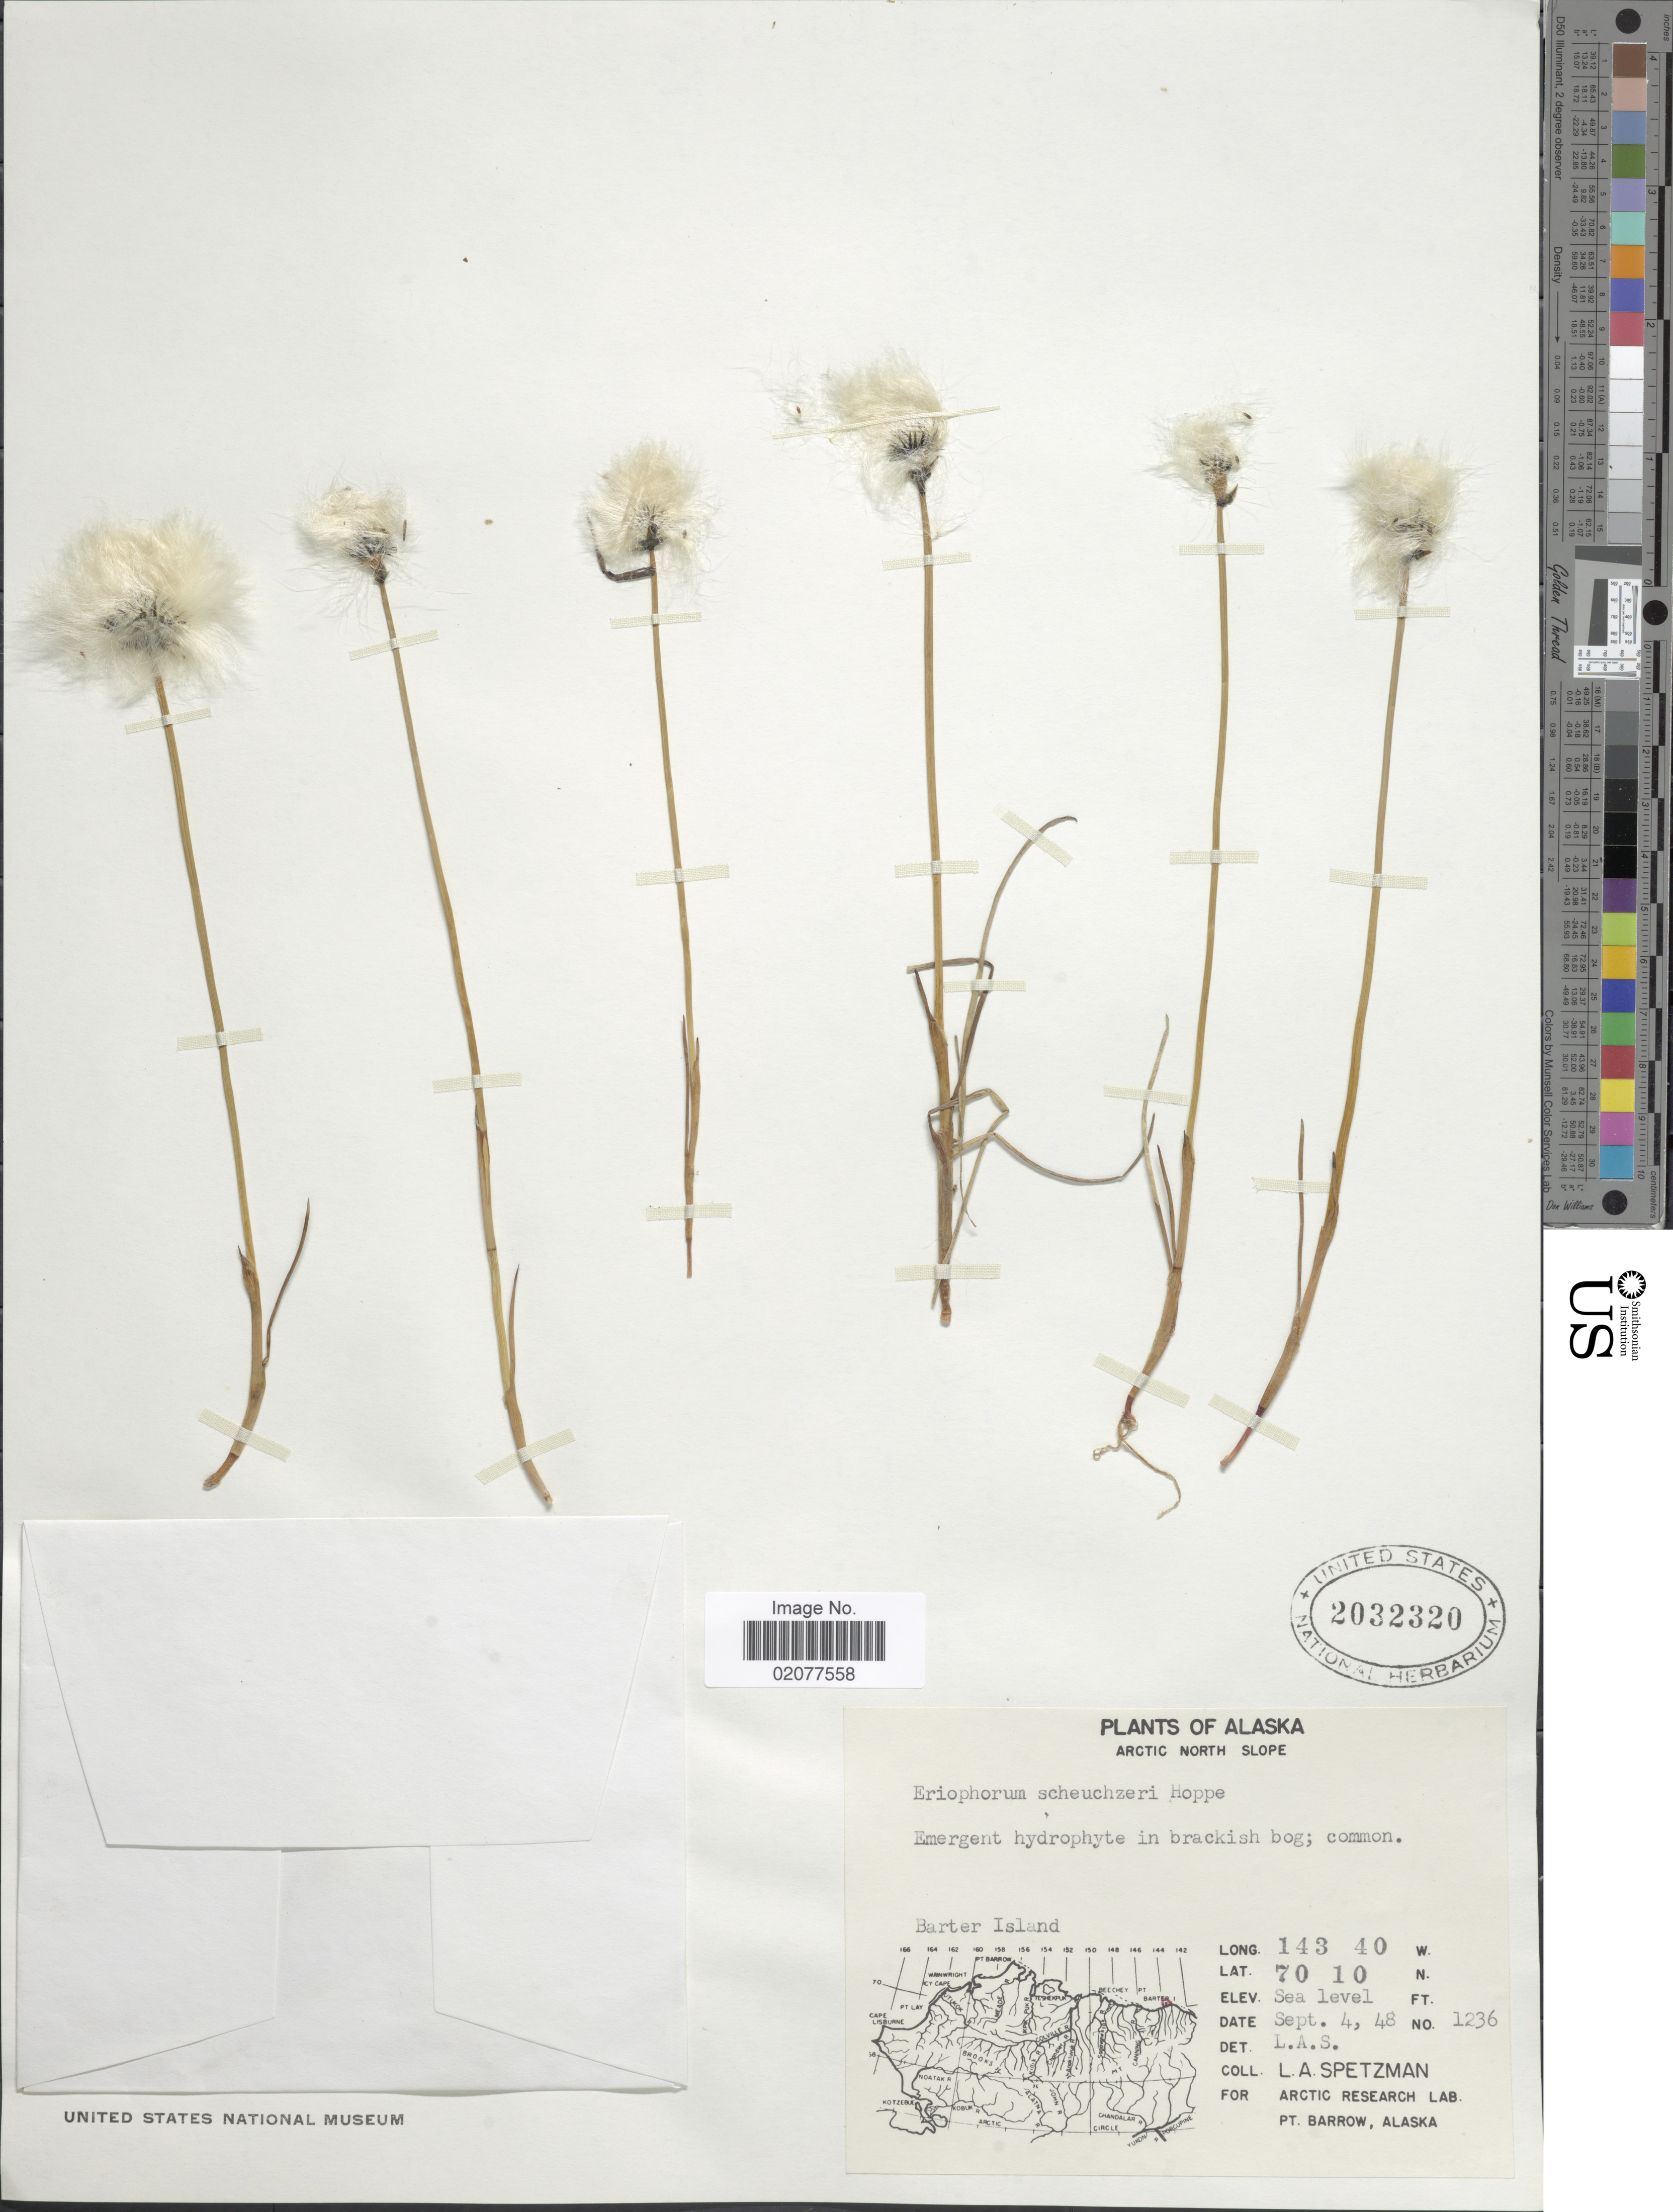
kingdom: Plantae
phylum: Tracheophyta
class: Liliopsida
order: Poales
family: Cyperaceae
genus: Eriophorum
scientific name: Eriophorum scheuchzeri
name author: Hoppe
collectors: L. Spetzman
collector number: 1236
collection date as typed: Transcribed d/m/y: 4/9/48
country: United States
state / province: Alaska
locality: Alaska, Arctic North Slope. Barter Island.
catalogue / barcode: US 2032320